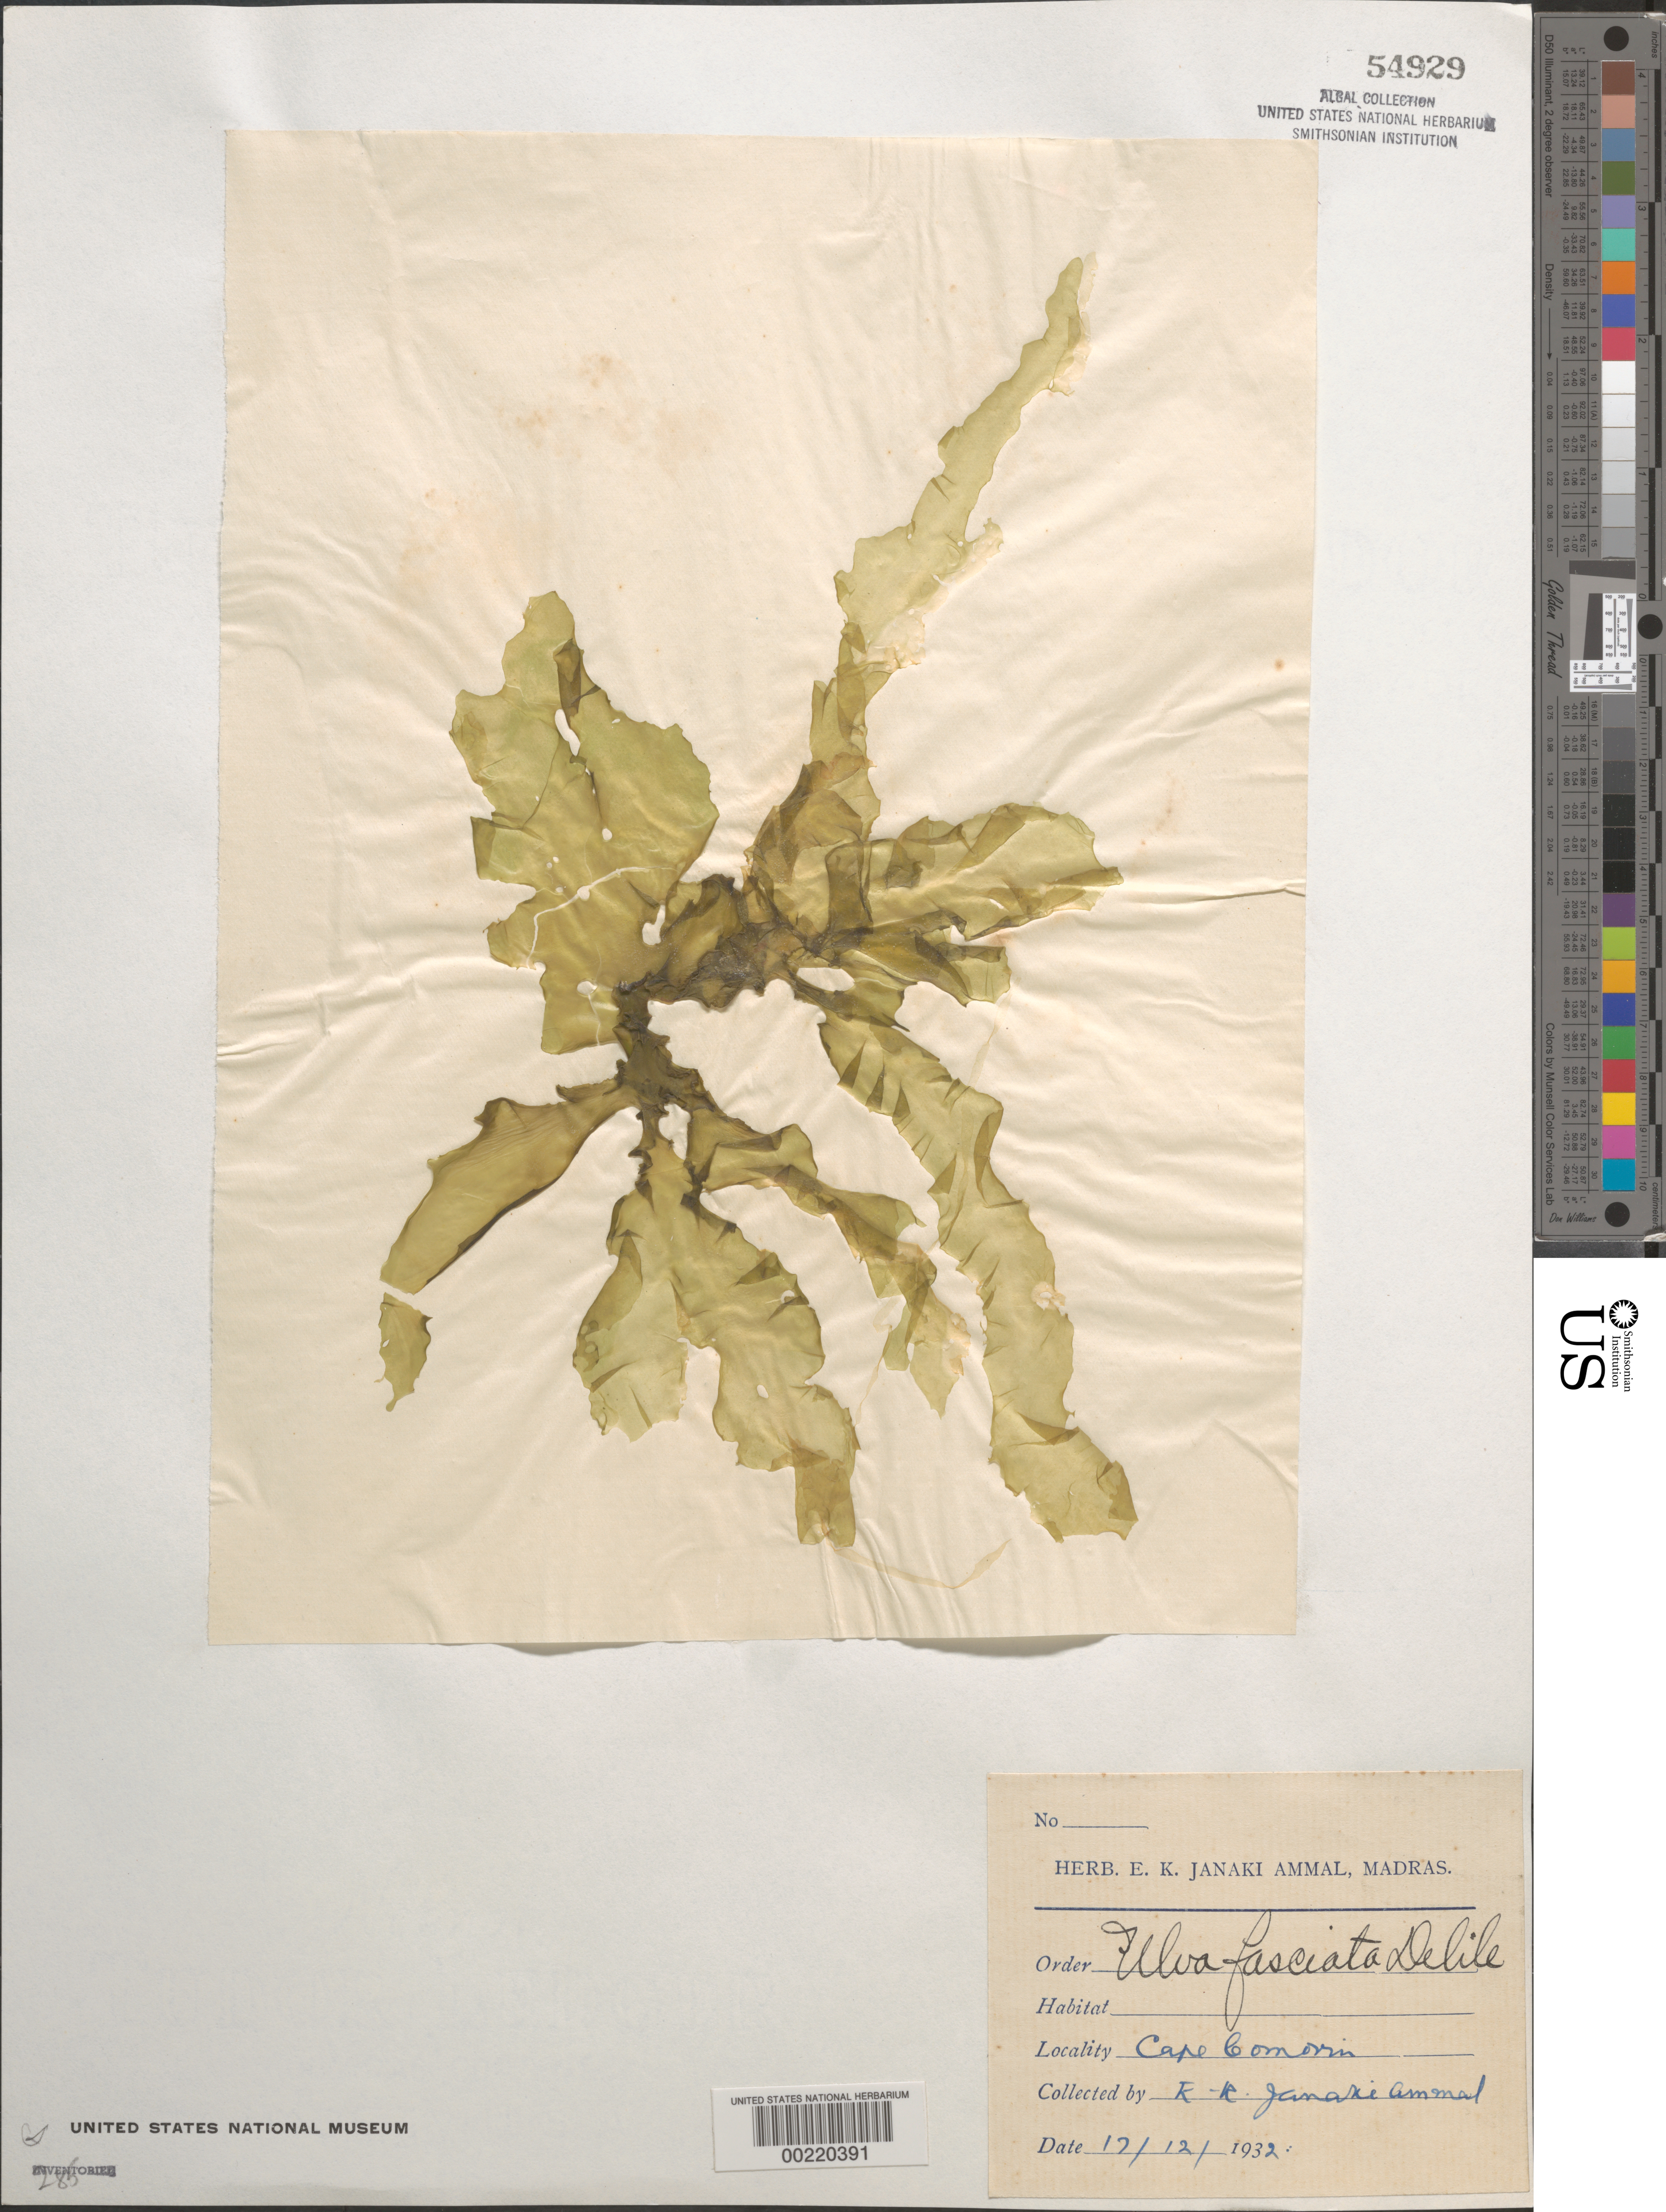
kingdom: Plantae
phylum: Chlorophyta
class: Ulvophyceae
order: Ulvales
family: Ulvaceae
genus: Ulva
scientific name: Ulva lactuca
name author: L.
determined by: Algae name updating Project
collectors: E. Janaki Ammal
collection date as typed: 17 Dec 1932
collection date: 1932-12-17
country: India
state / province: Tamil Nadu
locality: Cape comorin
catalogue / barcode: US 54929